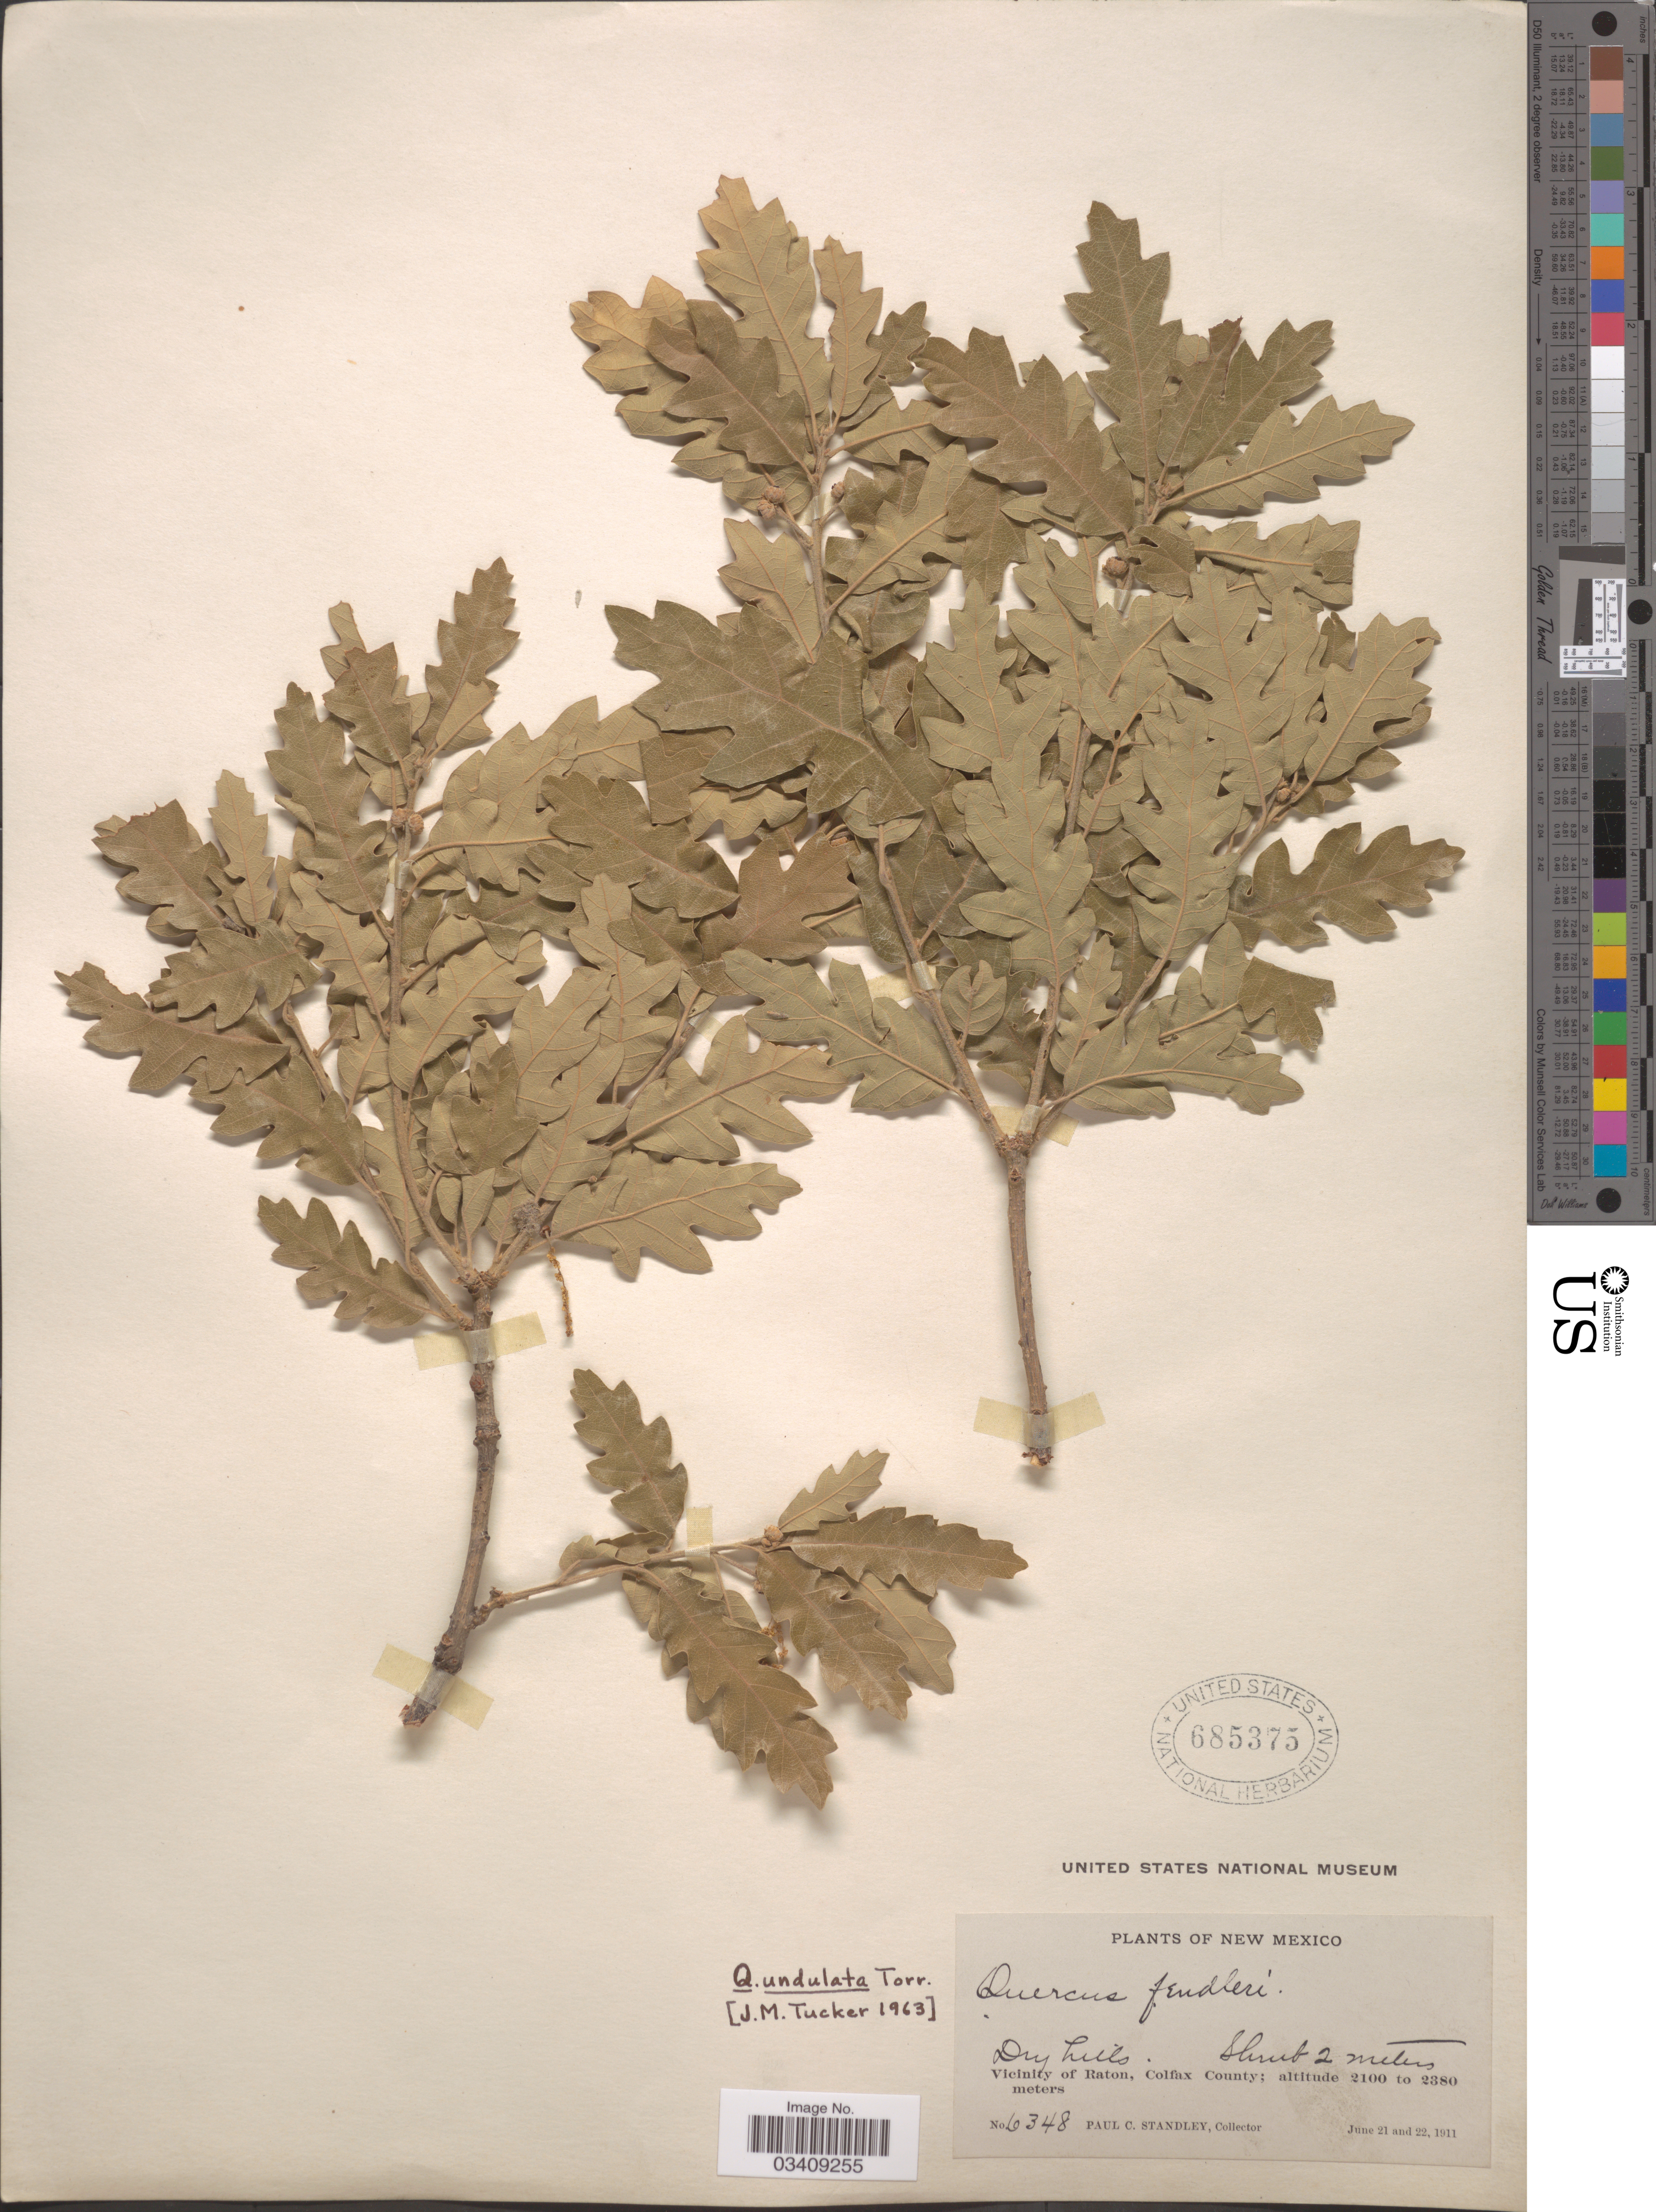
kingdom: Plantae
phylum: Tracheophyta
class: Magnoliopsida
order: Fagales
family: Fagaceae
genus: Quercus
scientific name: Quercus undulata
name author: Torr.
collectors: P. C. Standley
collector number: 6348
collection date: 1911-06-21/1911-06-22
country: United States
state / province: New Mexico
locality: Vicinity of Raton, Colfax County.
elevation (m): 2100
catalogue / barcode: US 685375